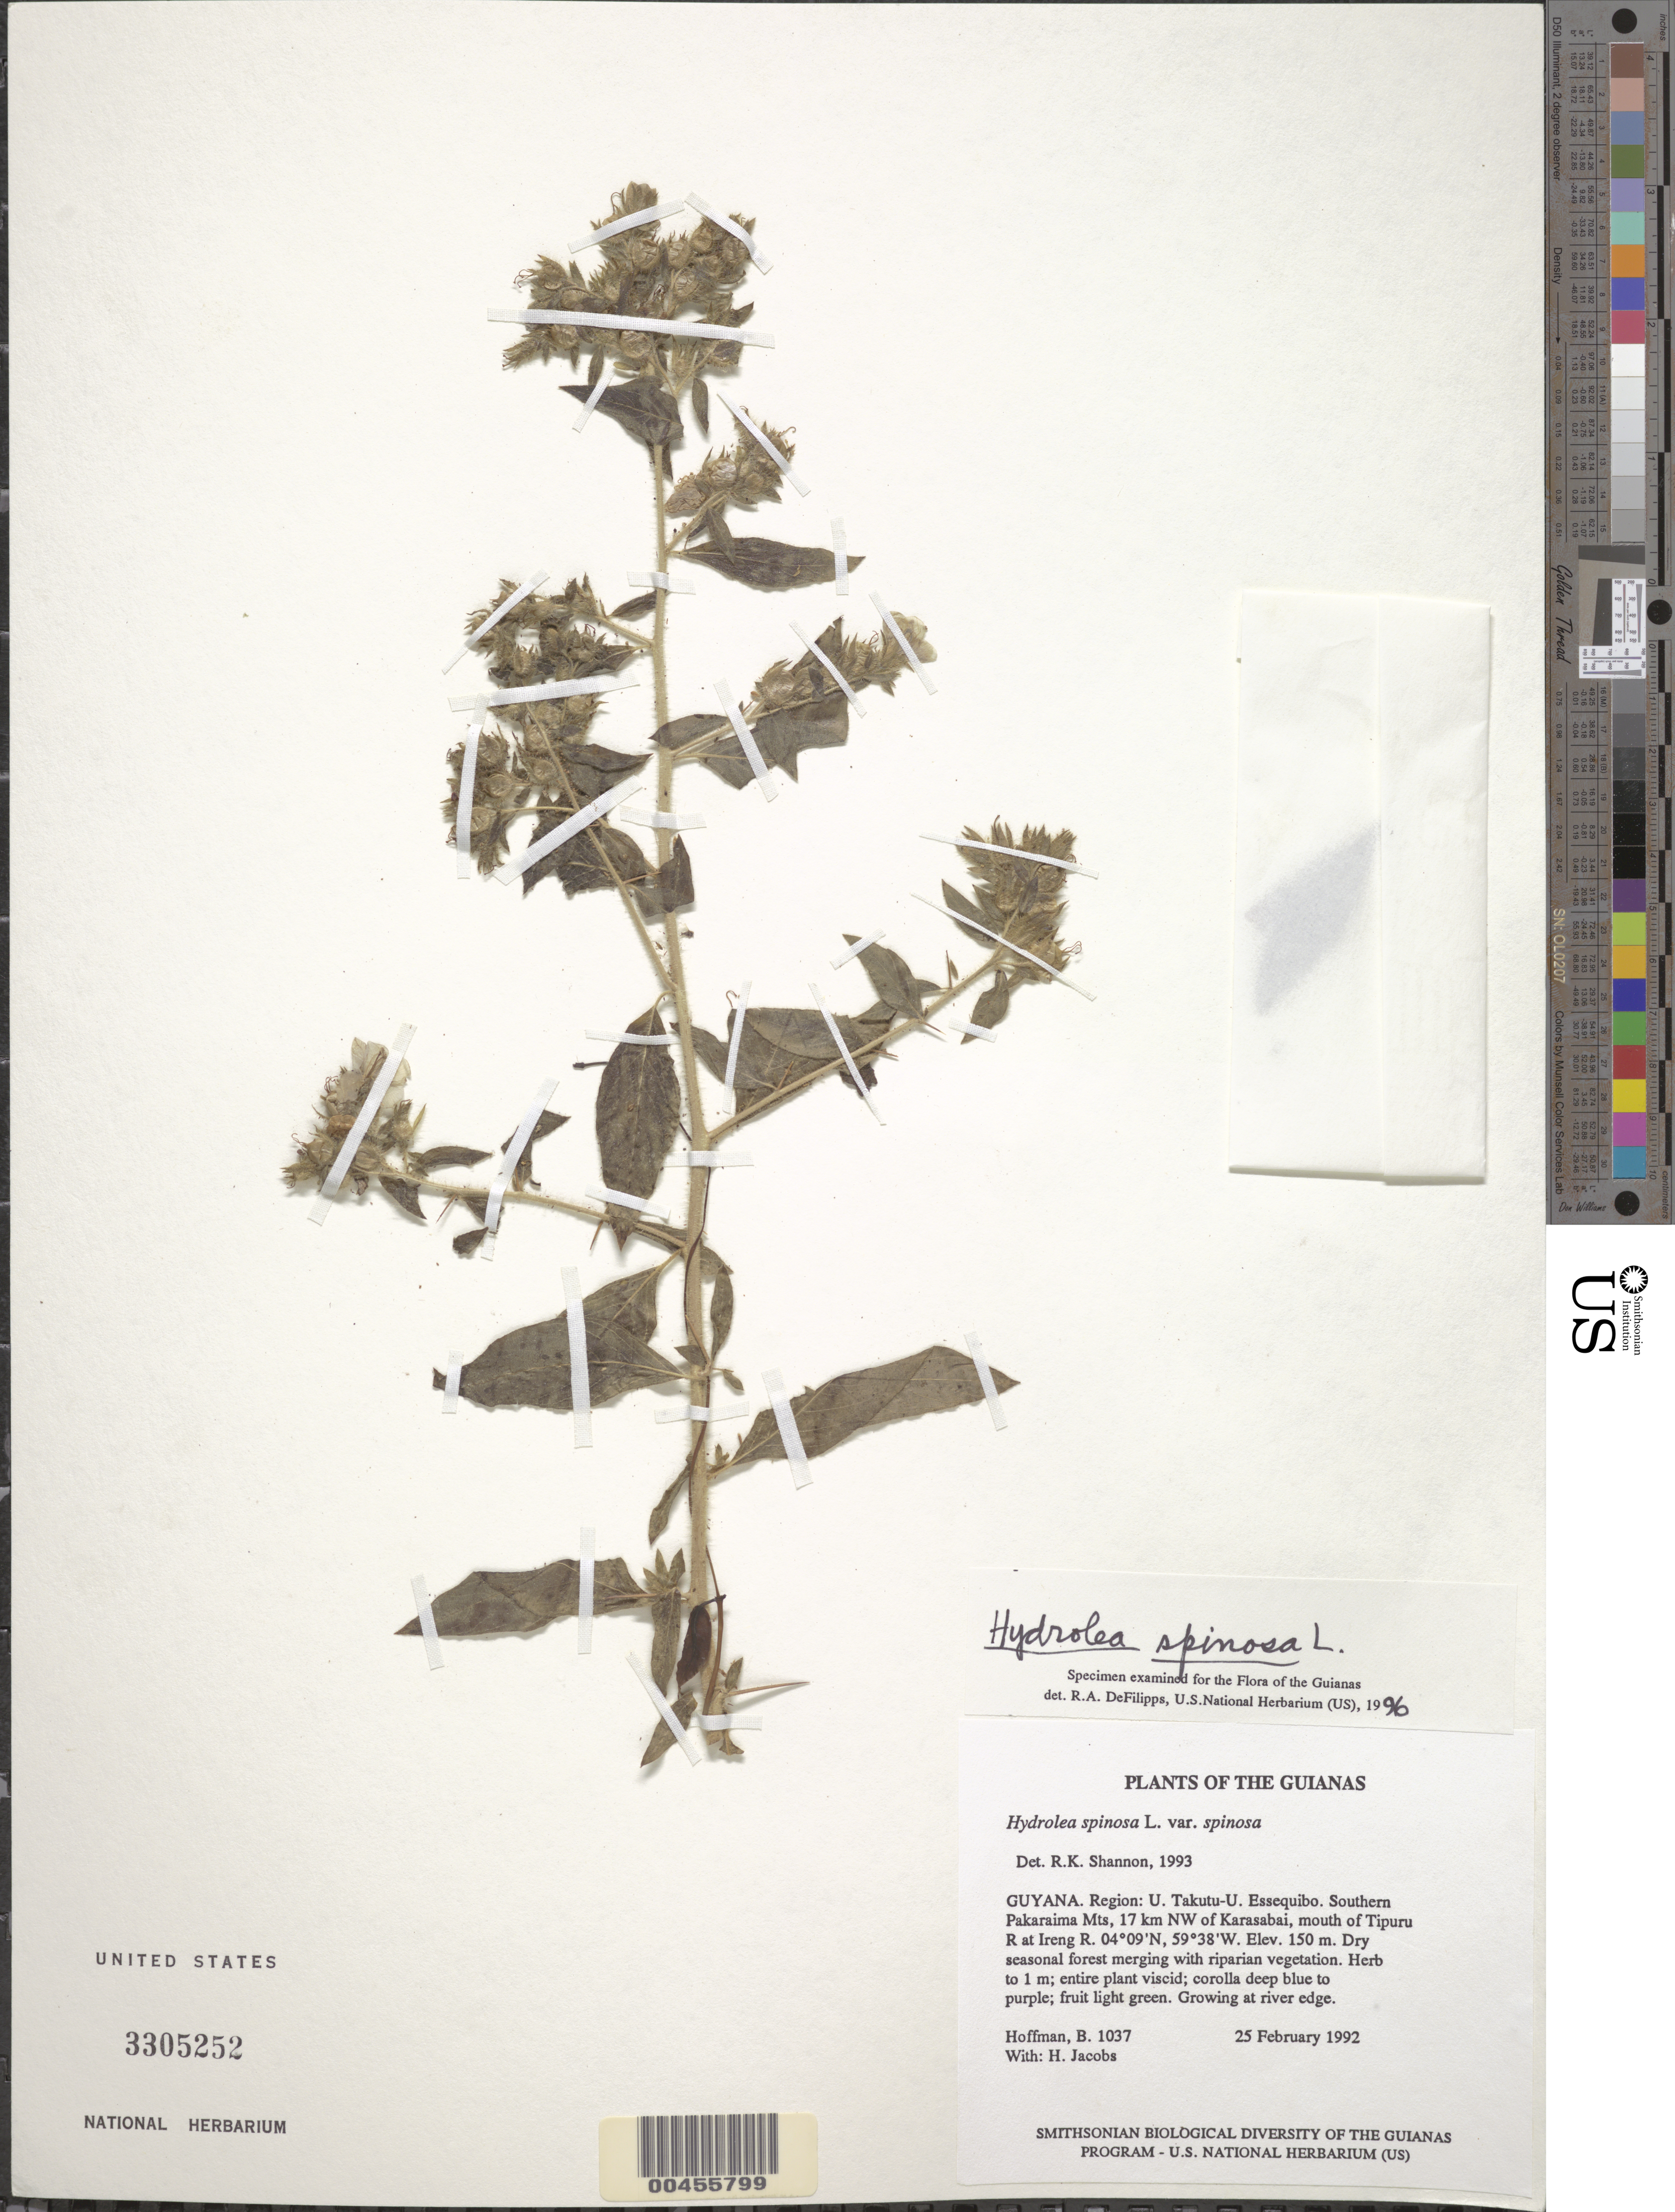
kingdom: Plantae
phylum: Tracheophyta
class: Magnoliopsida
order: Solanales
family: Hydroleaceae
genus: Hydrolea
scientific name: Hydrolea spinosa var. spinosa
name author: L.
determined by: DeFilipps, R. A.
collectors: B. Hoffman & H. Jacobs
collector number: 1037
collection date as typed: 25 February 1992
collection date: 1992-02-25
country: Guyana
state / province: U. Takutu-U. Essequibo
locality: Southern Pakaraima Mts, 17 km NW of Karasabai, mouth of Tipuru River at Ireng River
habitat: Dry seasonal forest merging with riparian vegetation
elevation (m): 150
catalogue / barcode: US 3305252